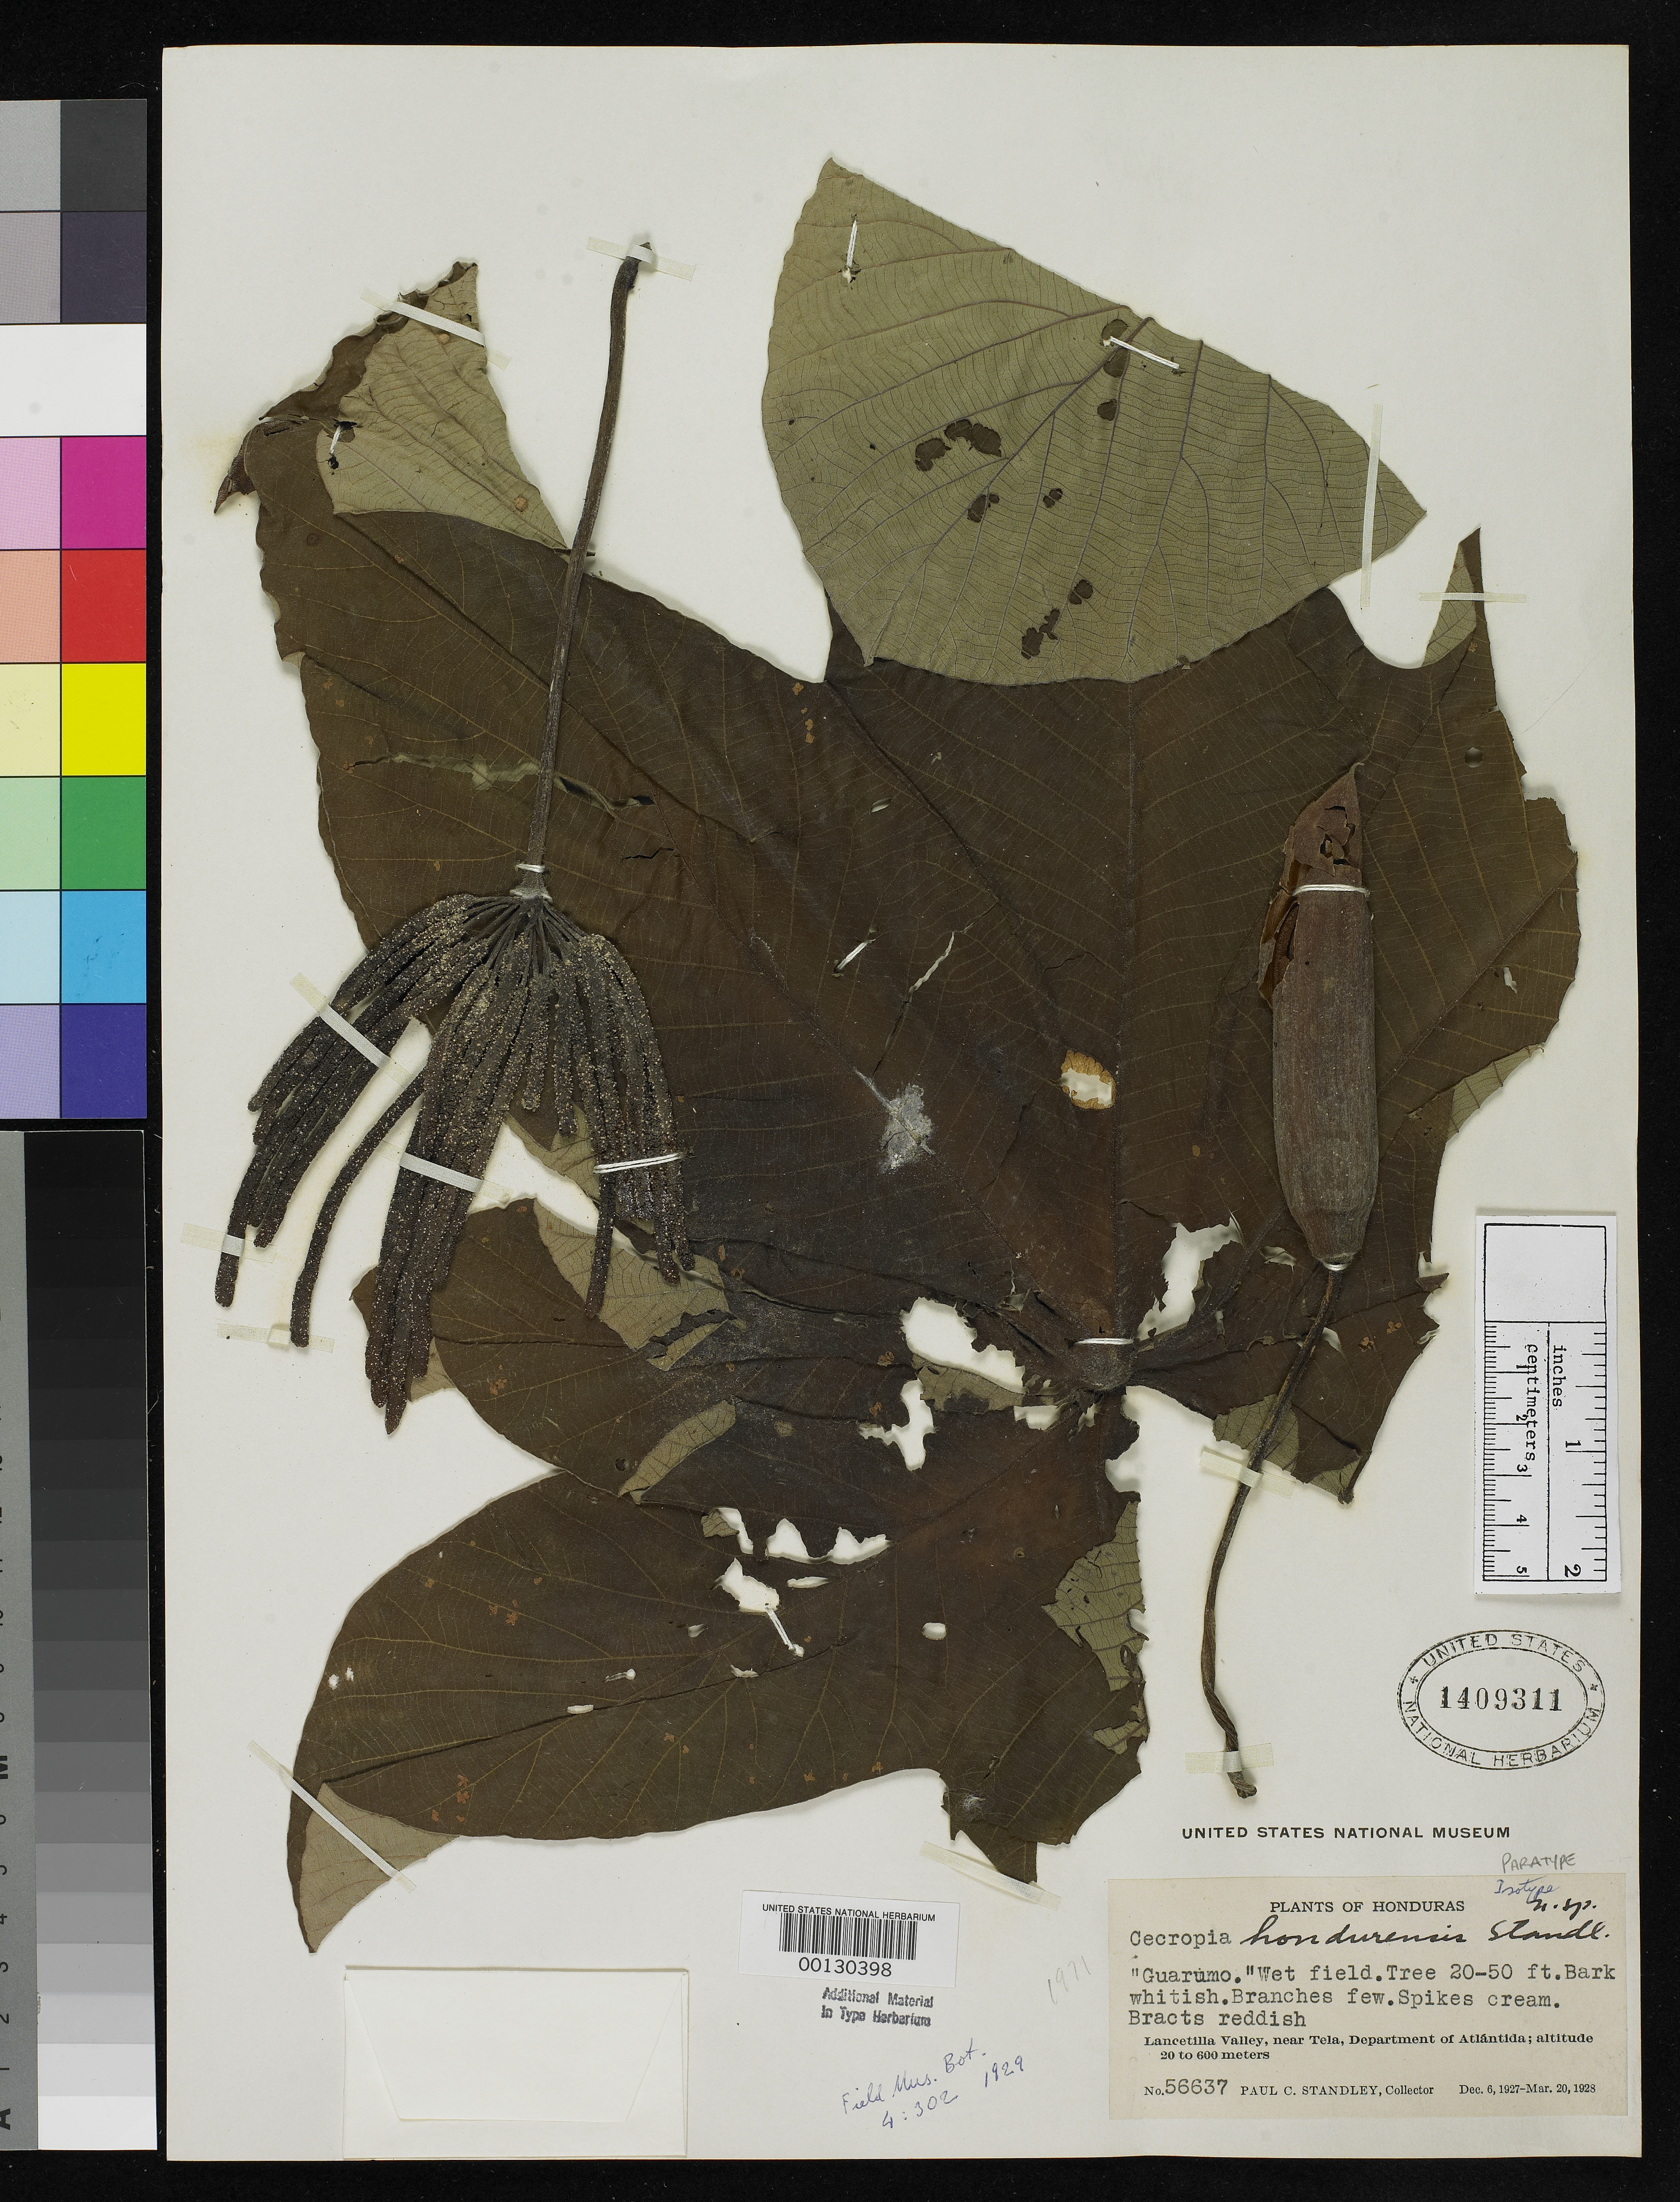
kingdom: Plantae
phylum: Tracheophyta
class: Magnoliopsida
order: Rosales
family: Urticaceae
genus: Cecropia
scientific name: Cecropia hondurensis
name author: Standl.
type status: Paratype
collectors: P. C. Standley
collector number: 56637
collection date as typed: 06 Dec 1927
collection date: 1927-12-06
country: Honduras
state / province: Atlántida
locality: Tela, Lancetilla Valley.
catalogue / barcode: US 1409311